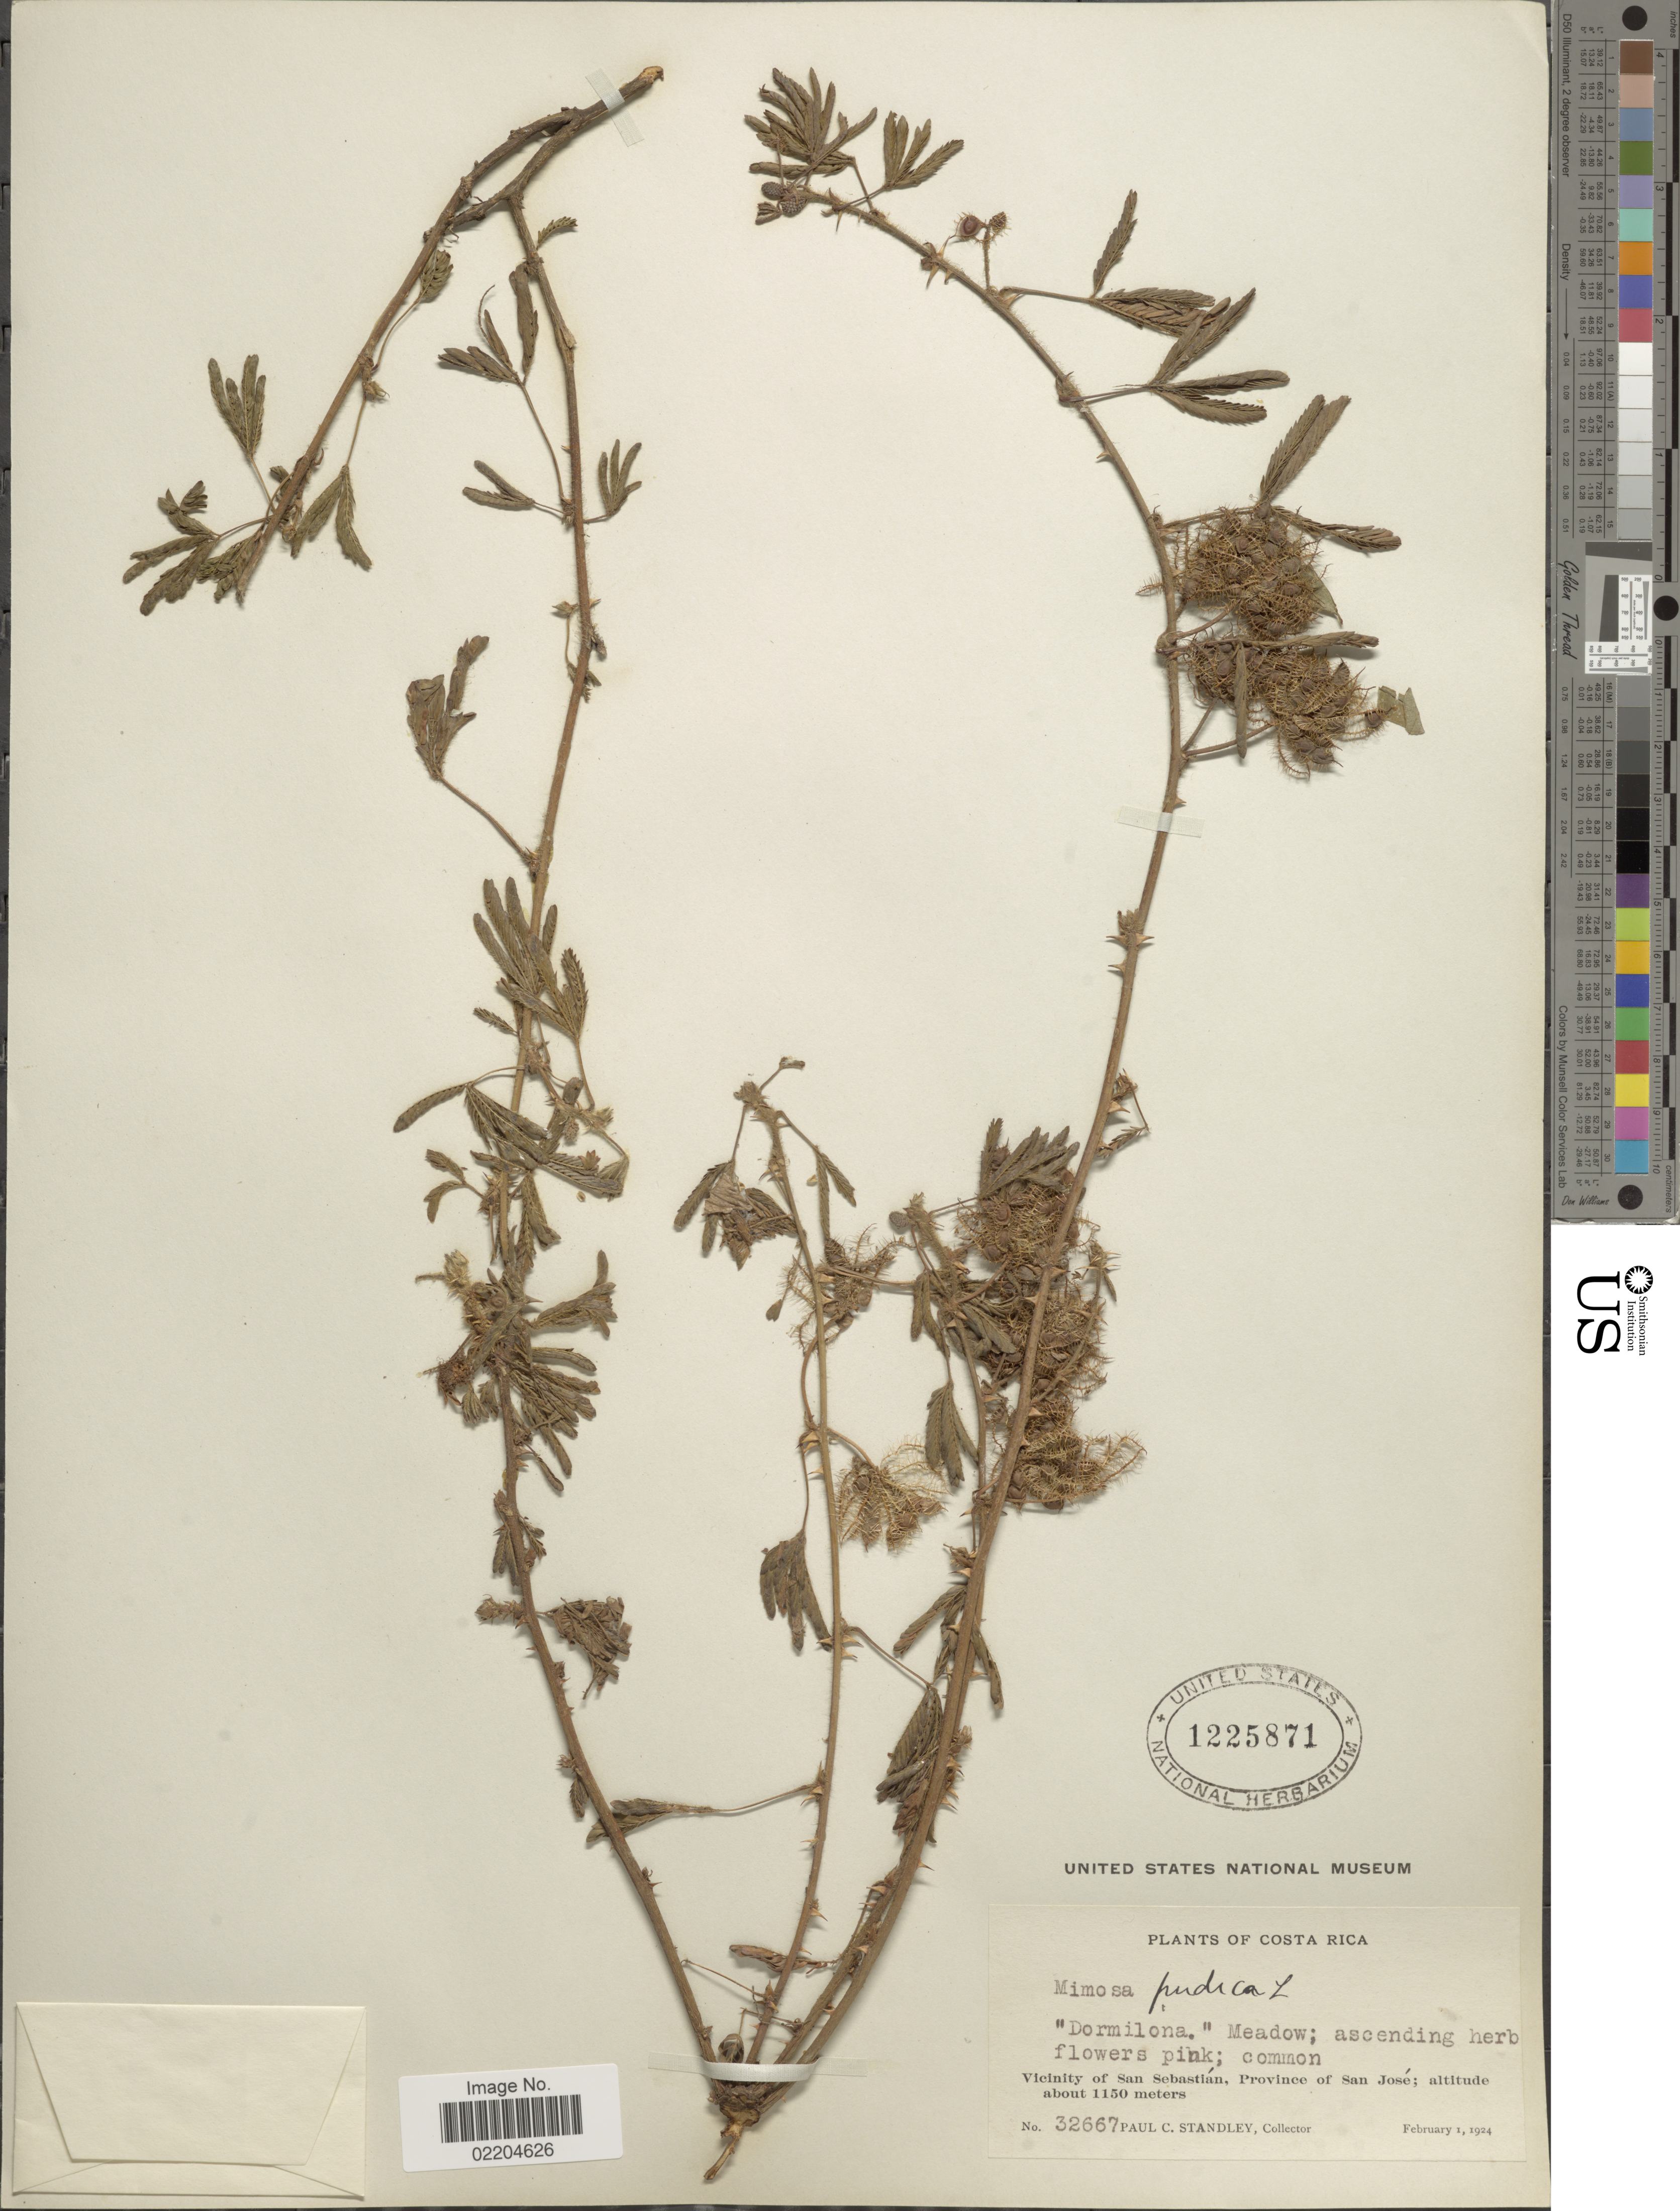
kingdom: Plantae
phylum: Tracheophyta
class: Magnoliopsida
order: Fabales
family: Fabaceae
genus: Mimosa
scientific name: Mimosa pudica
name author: L.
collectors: P. C. Standley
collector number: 32667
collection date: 1924-02-01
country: Costa Rica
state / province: San José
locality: Vicinity of San Sebastian, Province of San Jose.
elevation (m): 1150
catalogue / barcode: US 1225871